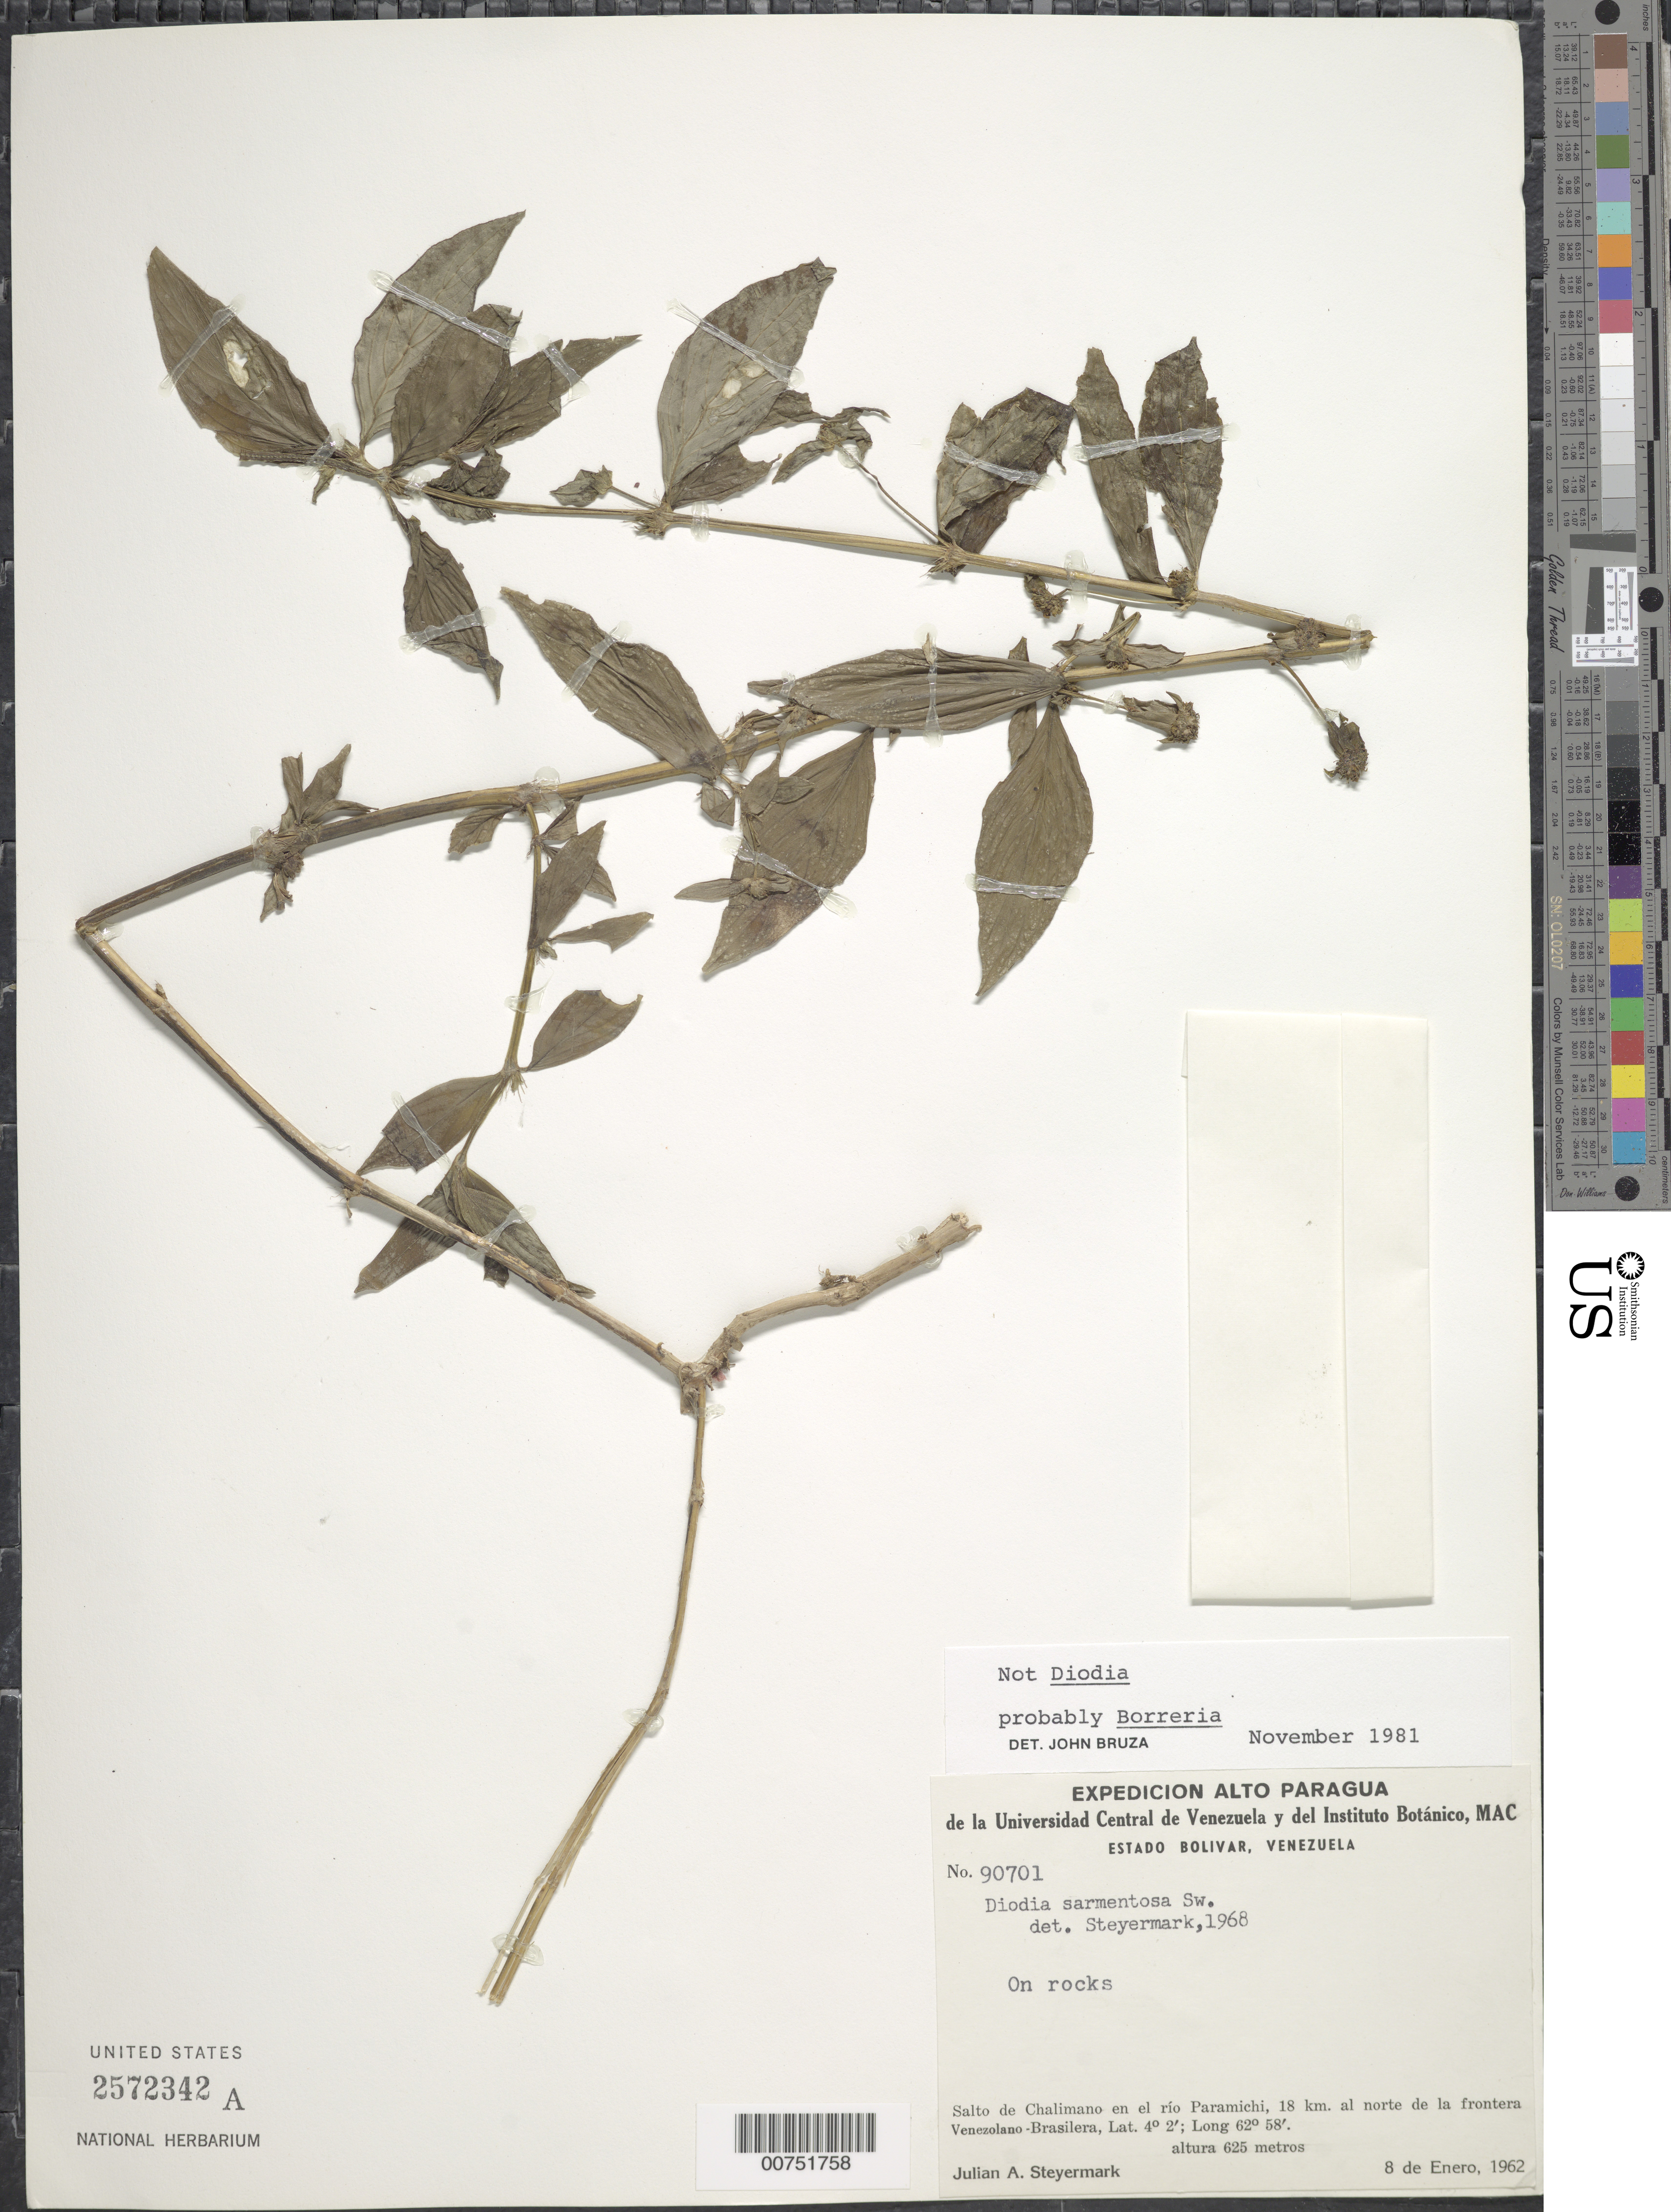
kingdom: Plantae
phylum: Tracheophyta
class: Magnoliopsida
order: Gentianales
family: Rubiaceae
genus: Borreria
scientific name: Borreria sp.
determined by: Bruza, J.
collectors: J. Steyermark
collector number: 90701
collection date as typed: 8-Jan-62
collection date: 1962-01-08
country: Venezuela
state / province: Bolívar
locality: Salto de Chalimano, Río Paramichi, 18 km N de la frontera Venezolano-Brasilera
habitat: On rocks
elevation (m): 625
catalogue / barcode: US 2572342A